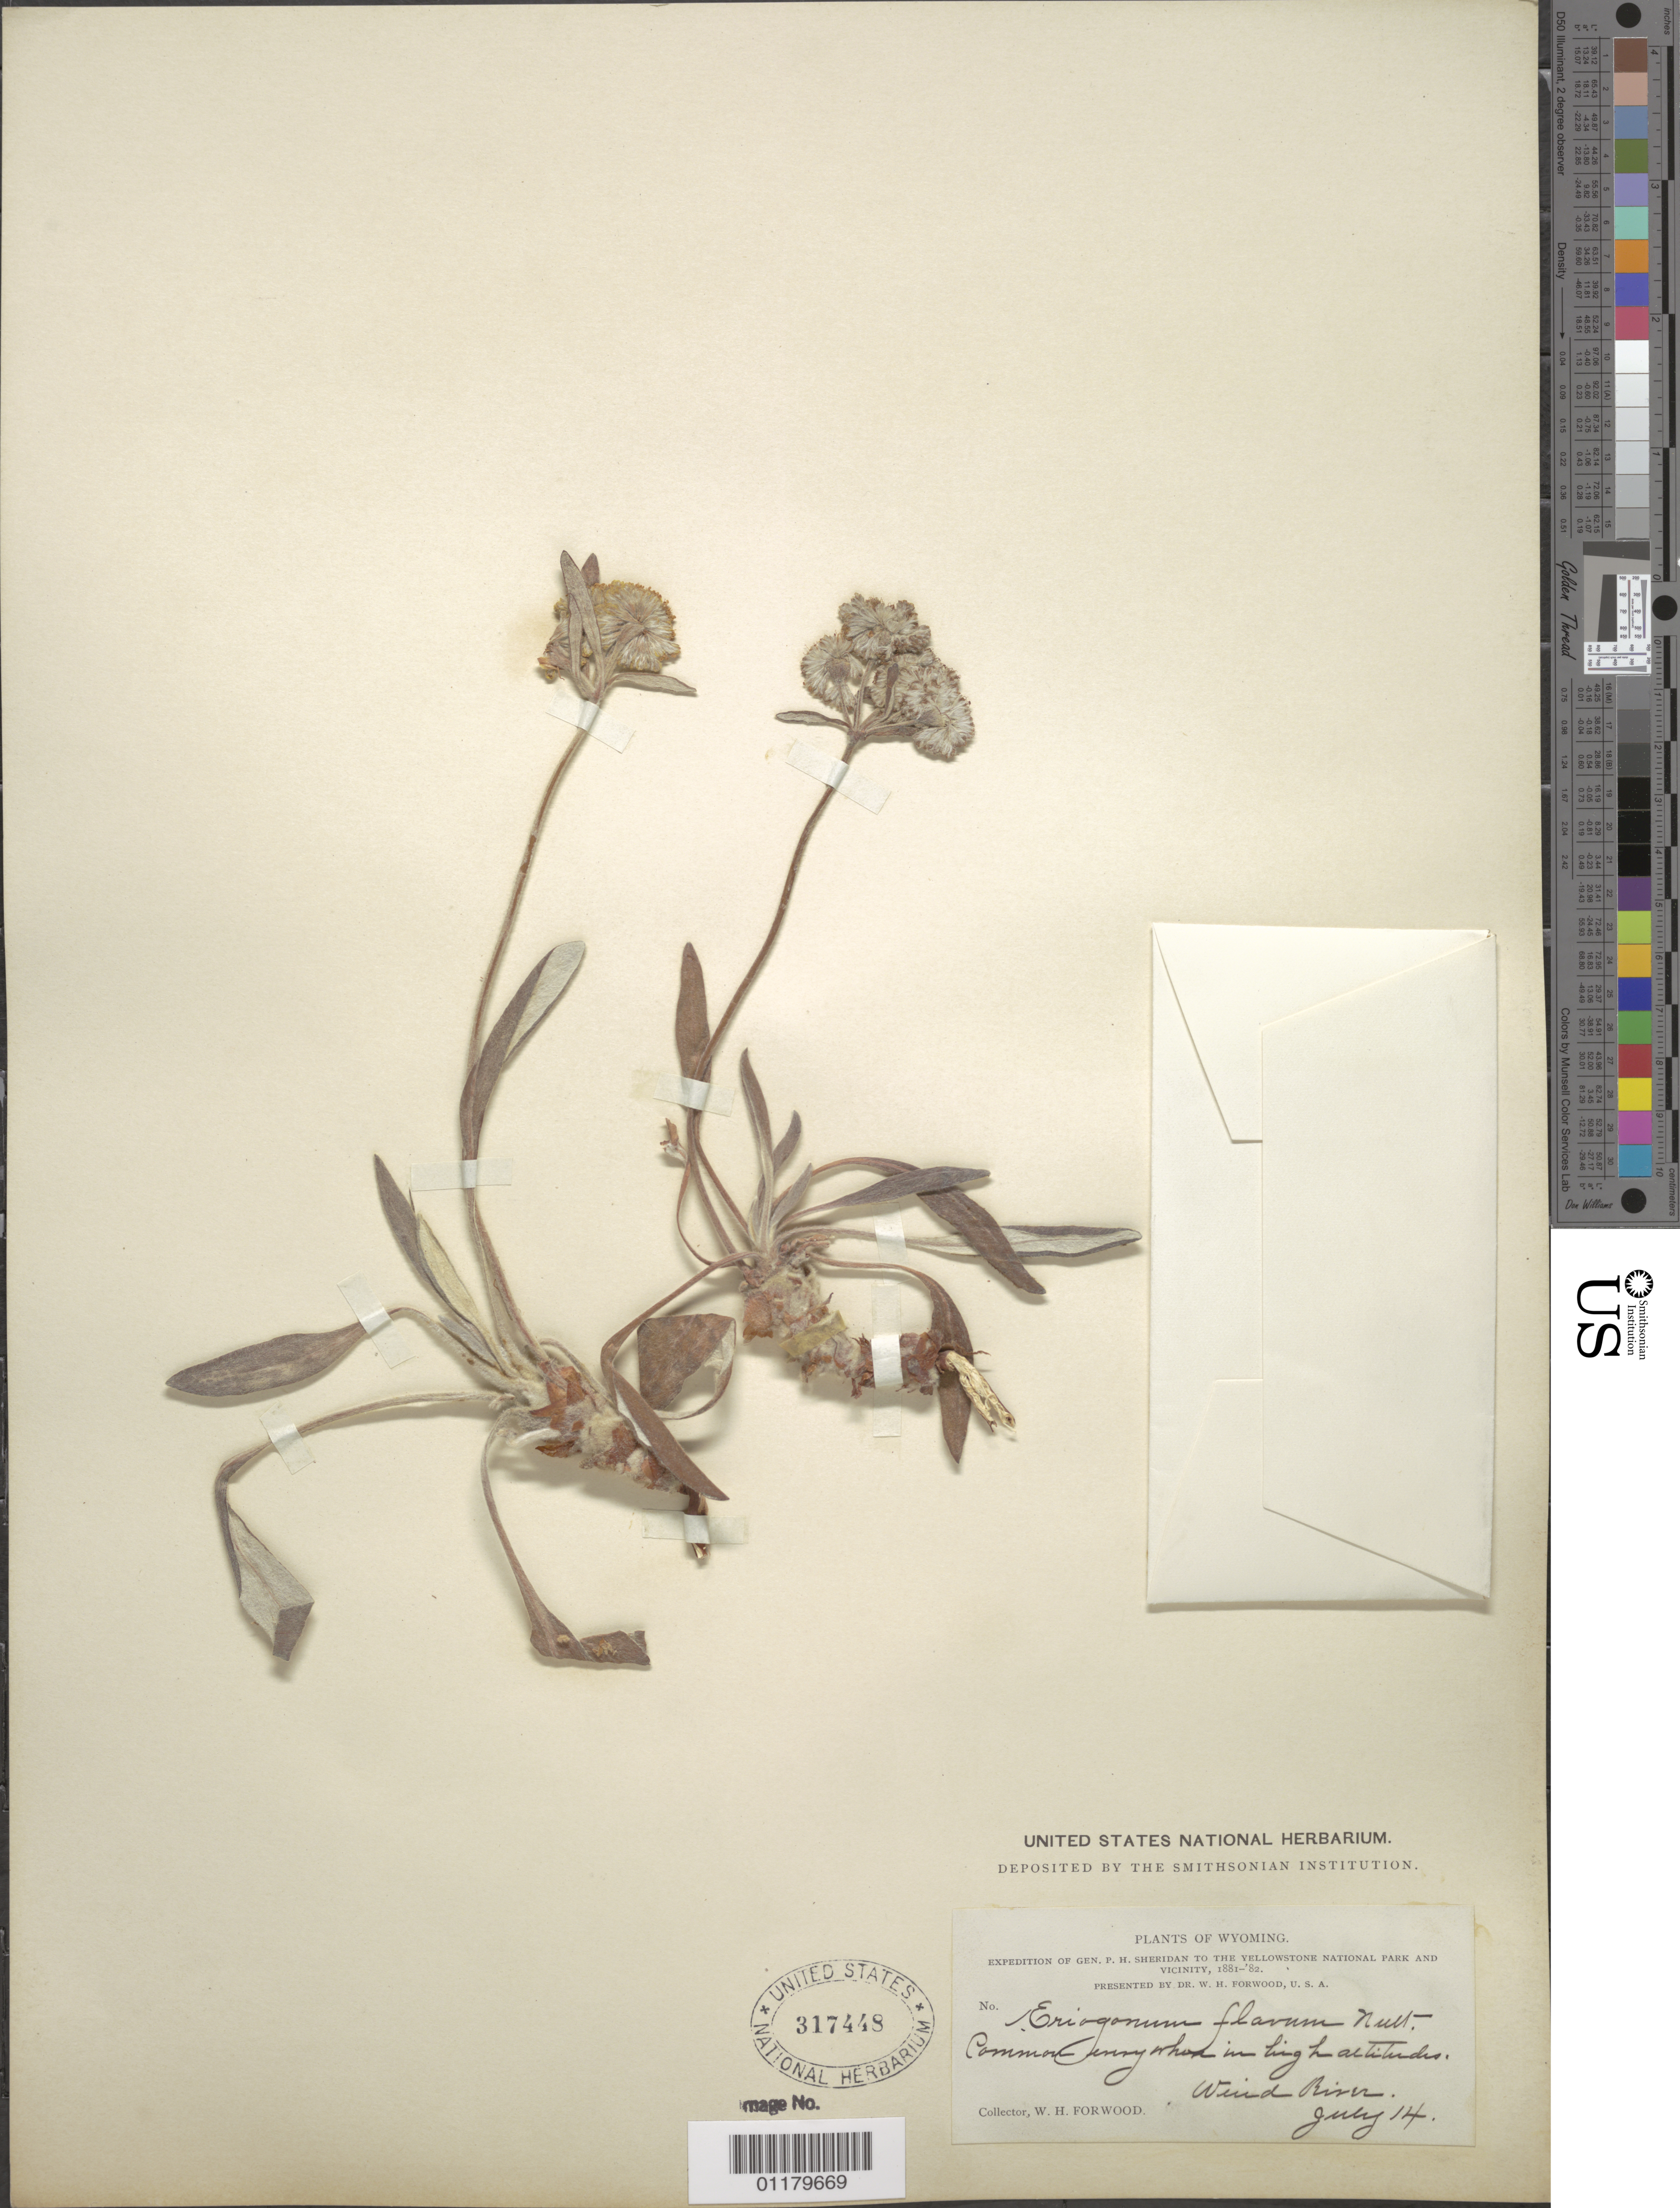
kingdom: Plantae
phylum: Tracheophyta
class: Magnoliopsida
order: Caryophyllales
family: Polygonaceae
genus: Eriogonum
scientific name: Eriogonum flavum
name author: Nutt. ex Benth.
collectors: W. Forwood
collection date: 1881-07-14/1882-07-14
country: United States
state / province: Wyoming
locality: Wind River Valley.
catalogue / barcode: US 317448